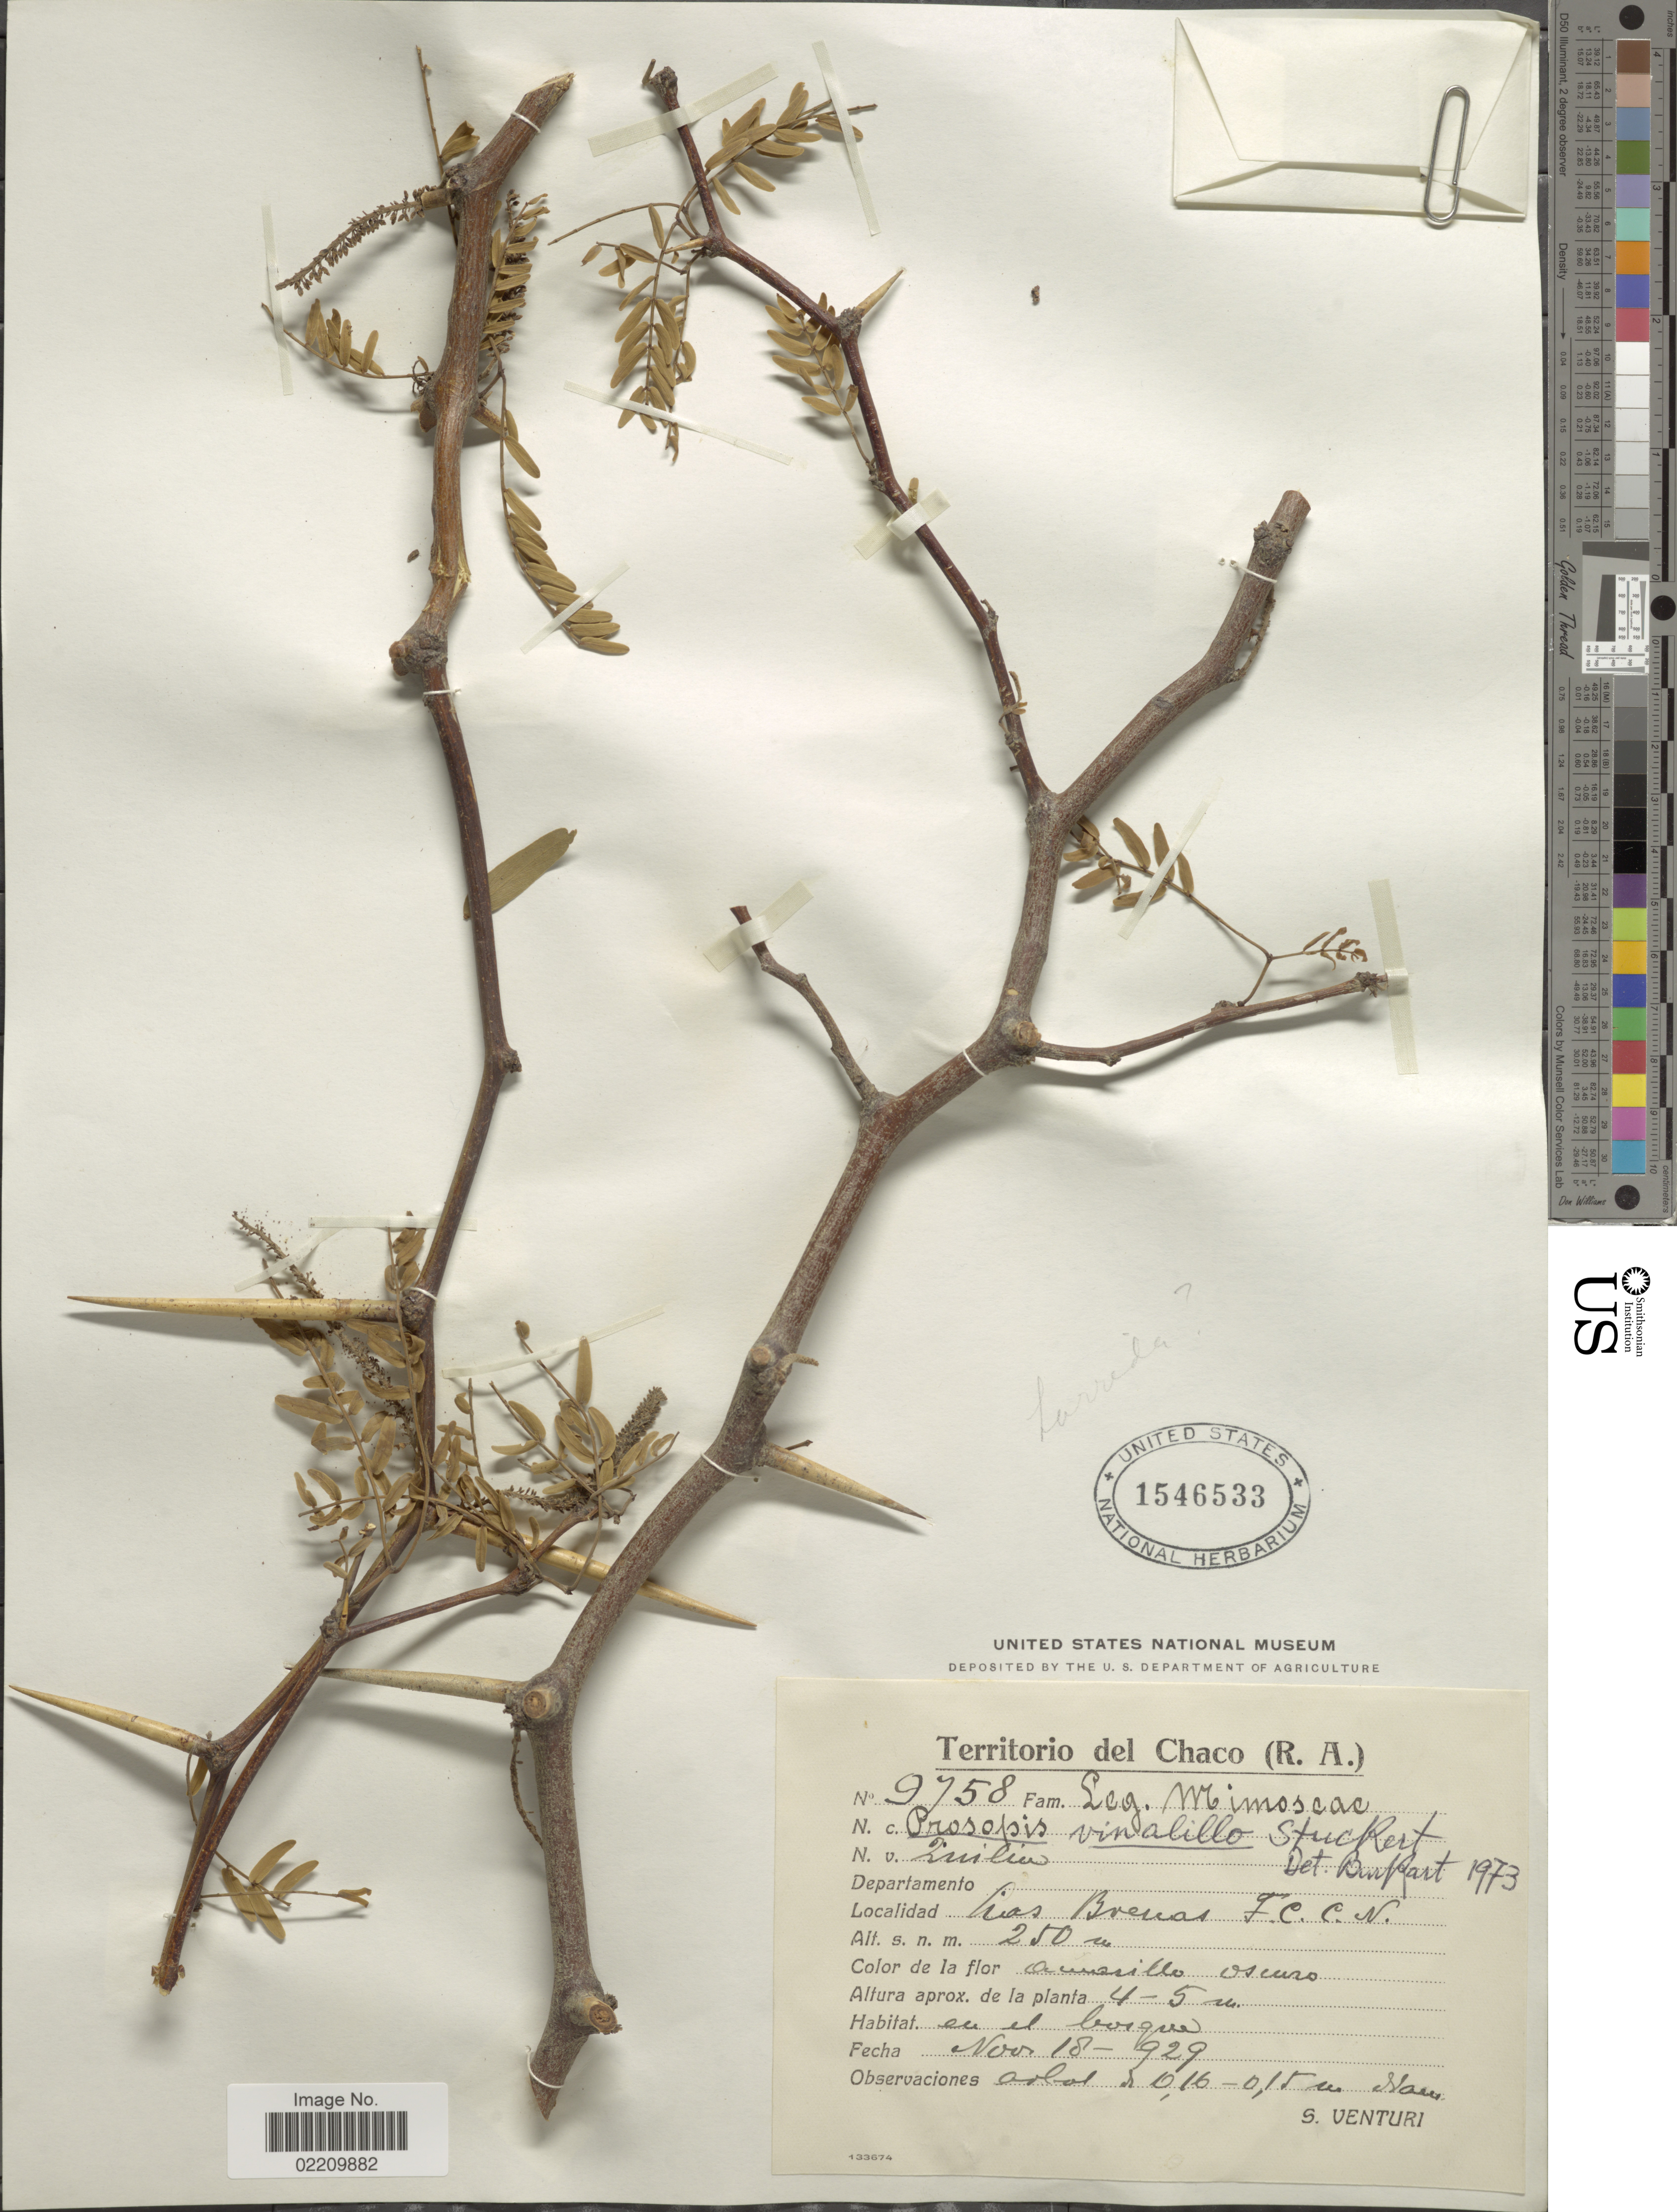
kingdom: Plantae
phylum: Tracheophyta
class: Magnoliopsida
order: Fabales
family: Fabaceae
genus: Neltuma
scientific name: Neltuma x vinalillo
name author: (Stuck.) C. E. Hughes & G.P. Lewis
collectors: S. Venturi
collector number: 9758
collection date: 1929-11-18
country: Argentina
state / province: Chaco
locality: Las Buenas F. C. C. N.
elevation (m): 250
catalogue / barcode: US 1546533